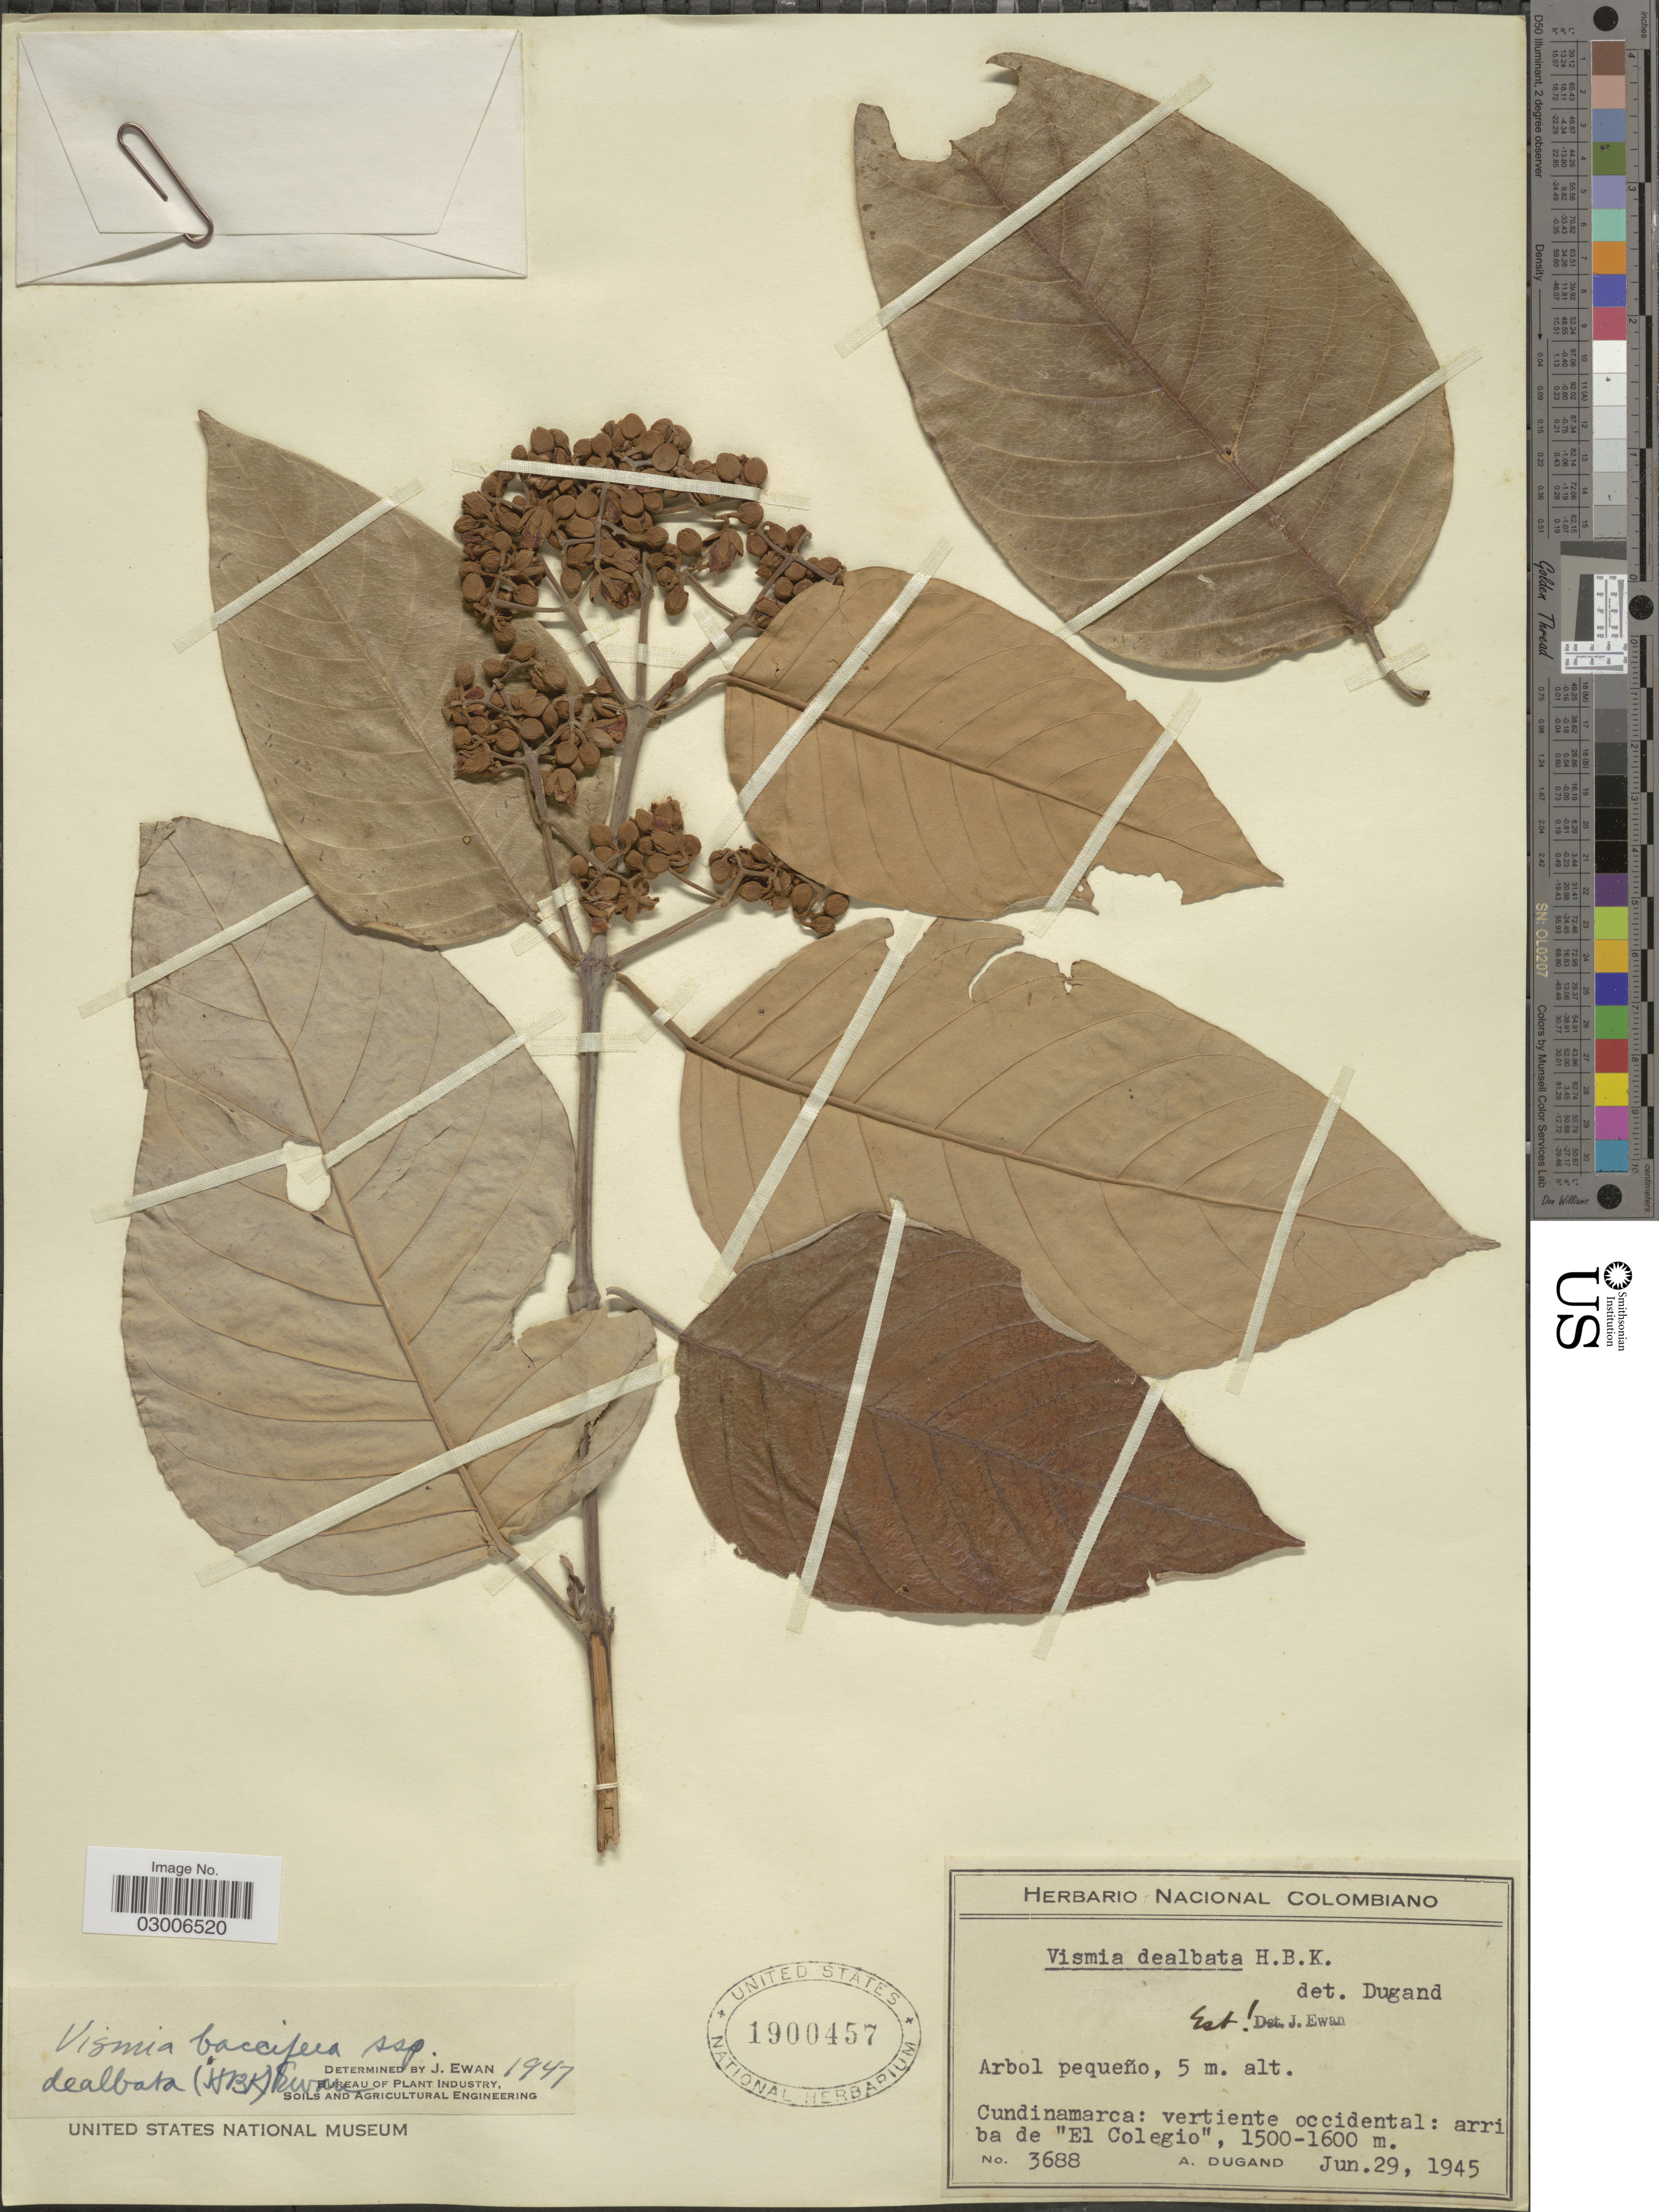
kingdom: Plantae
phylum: Tracheophyta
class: Magnoliopsida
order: Malpighiales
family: Hypericaceae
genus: Vismia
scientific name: Vismia baccifera subsp. dealbata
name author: (Kunth) Ewan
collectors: A. Dugand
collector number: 3688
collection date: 1945-06-29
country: Colombia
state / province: Cundinamarca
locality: Vertiente occidental: arriba de "El Colegio".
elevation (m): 1500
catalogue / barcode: US 1900457